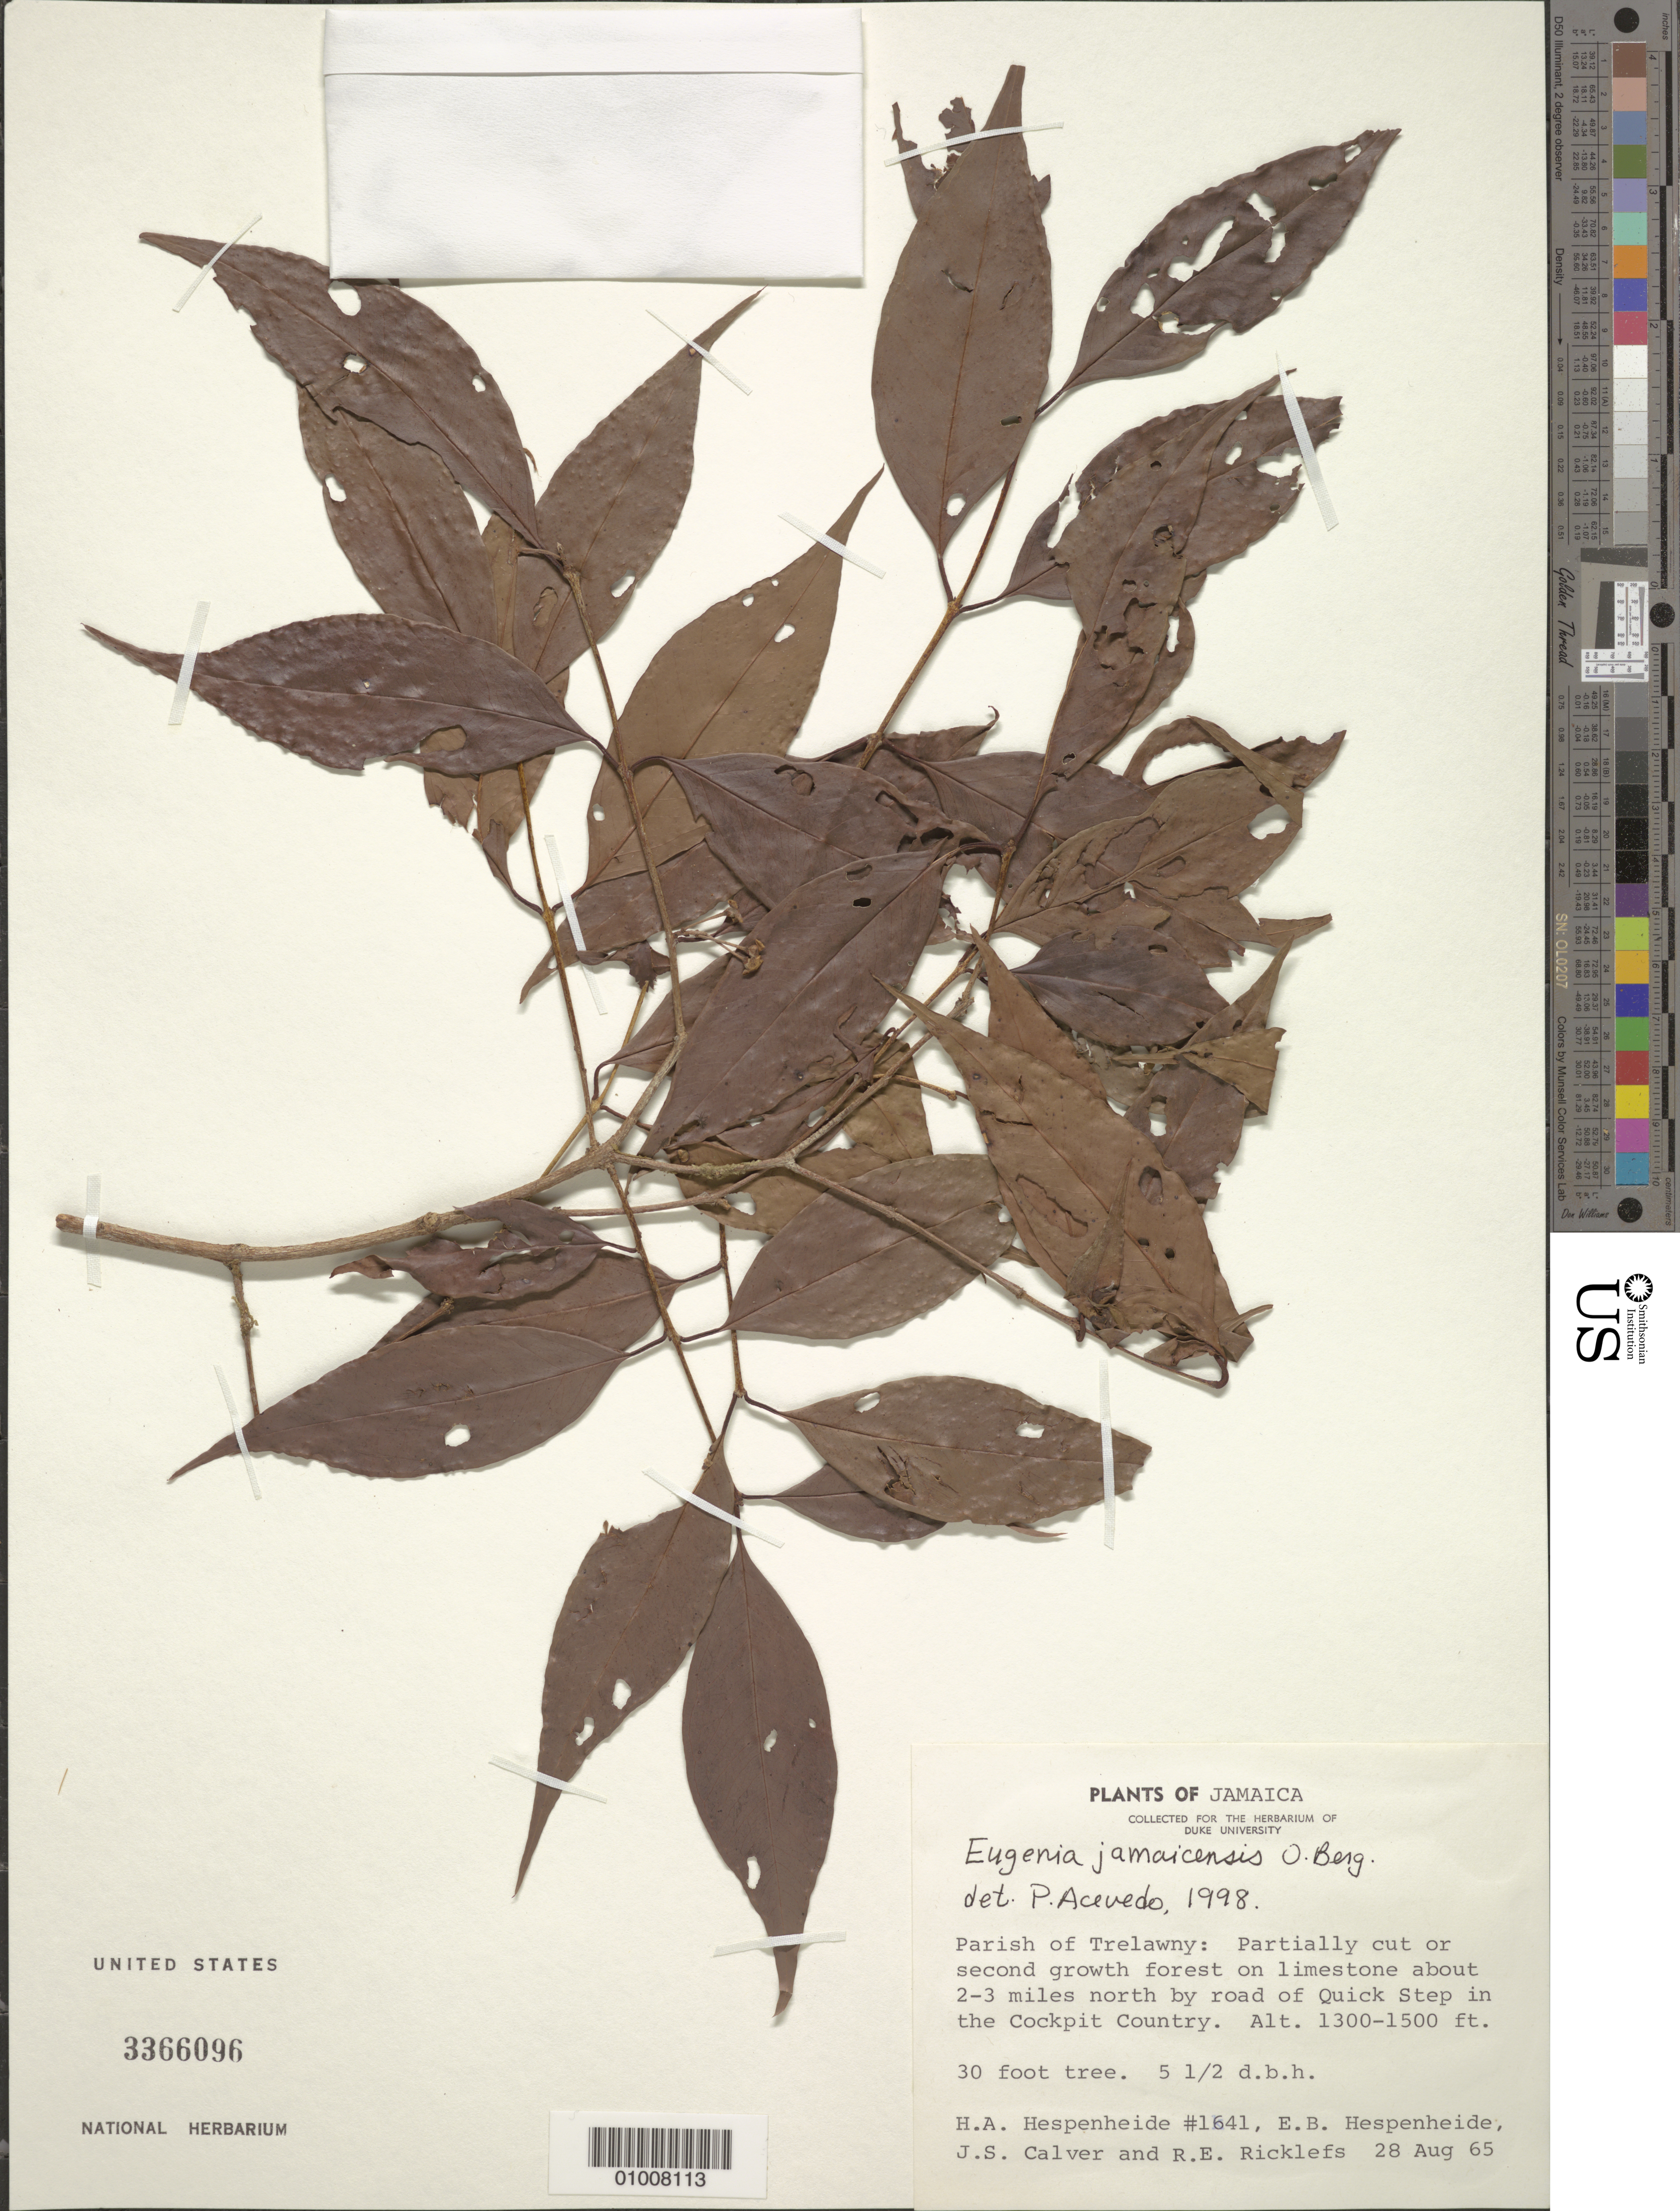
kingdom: Plantae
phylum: Tracheophyta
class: Magnoliopsida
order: Myrtales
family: Myrtaceae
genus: Eugenia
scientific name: Eugenia jamaicensis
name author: O. Berg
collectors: H. A. Hespenheide, E. Hespenheide, J. Calver & R. Ricklefs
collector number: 1641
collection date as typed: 28 Aug 1965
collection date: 1965-08-28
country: Jamaica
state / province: Trelawny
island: Jamaica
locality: About 2-3 miles north by road of Quick Step in the Cockpit Country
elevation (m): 396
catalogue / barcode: US 3366096